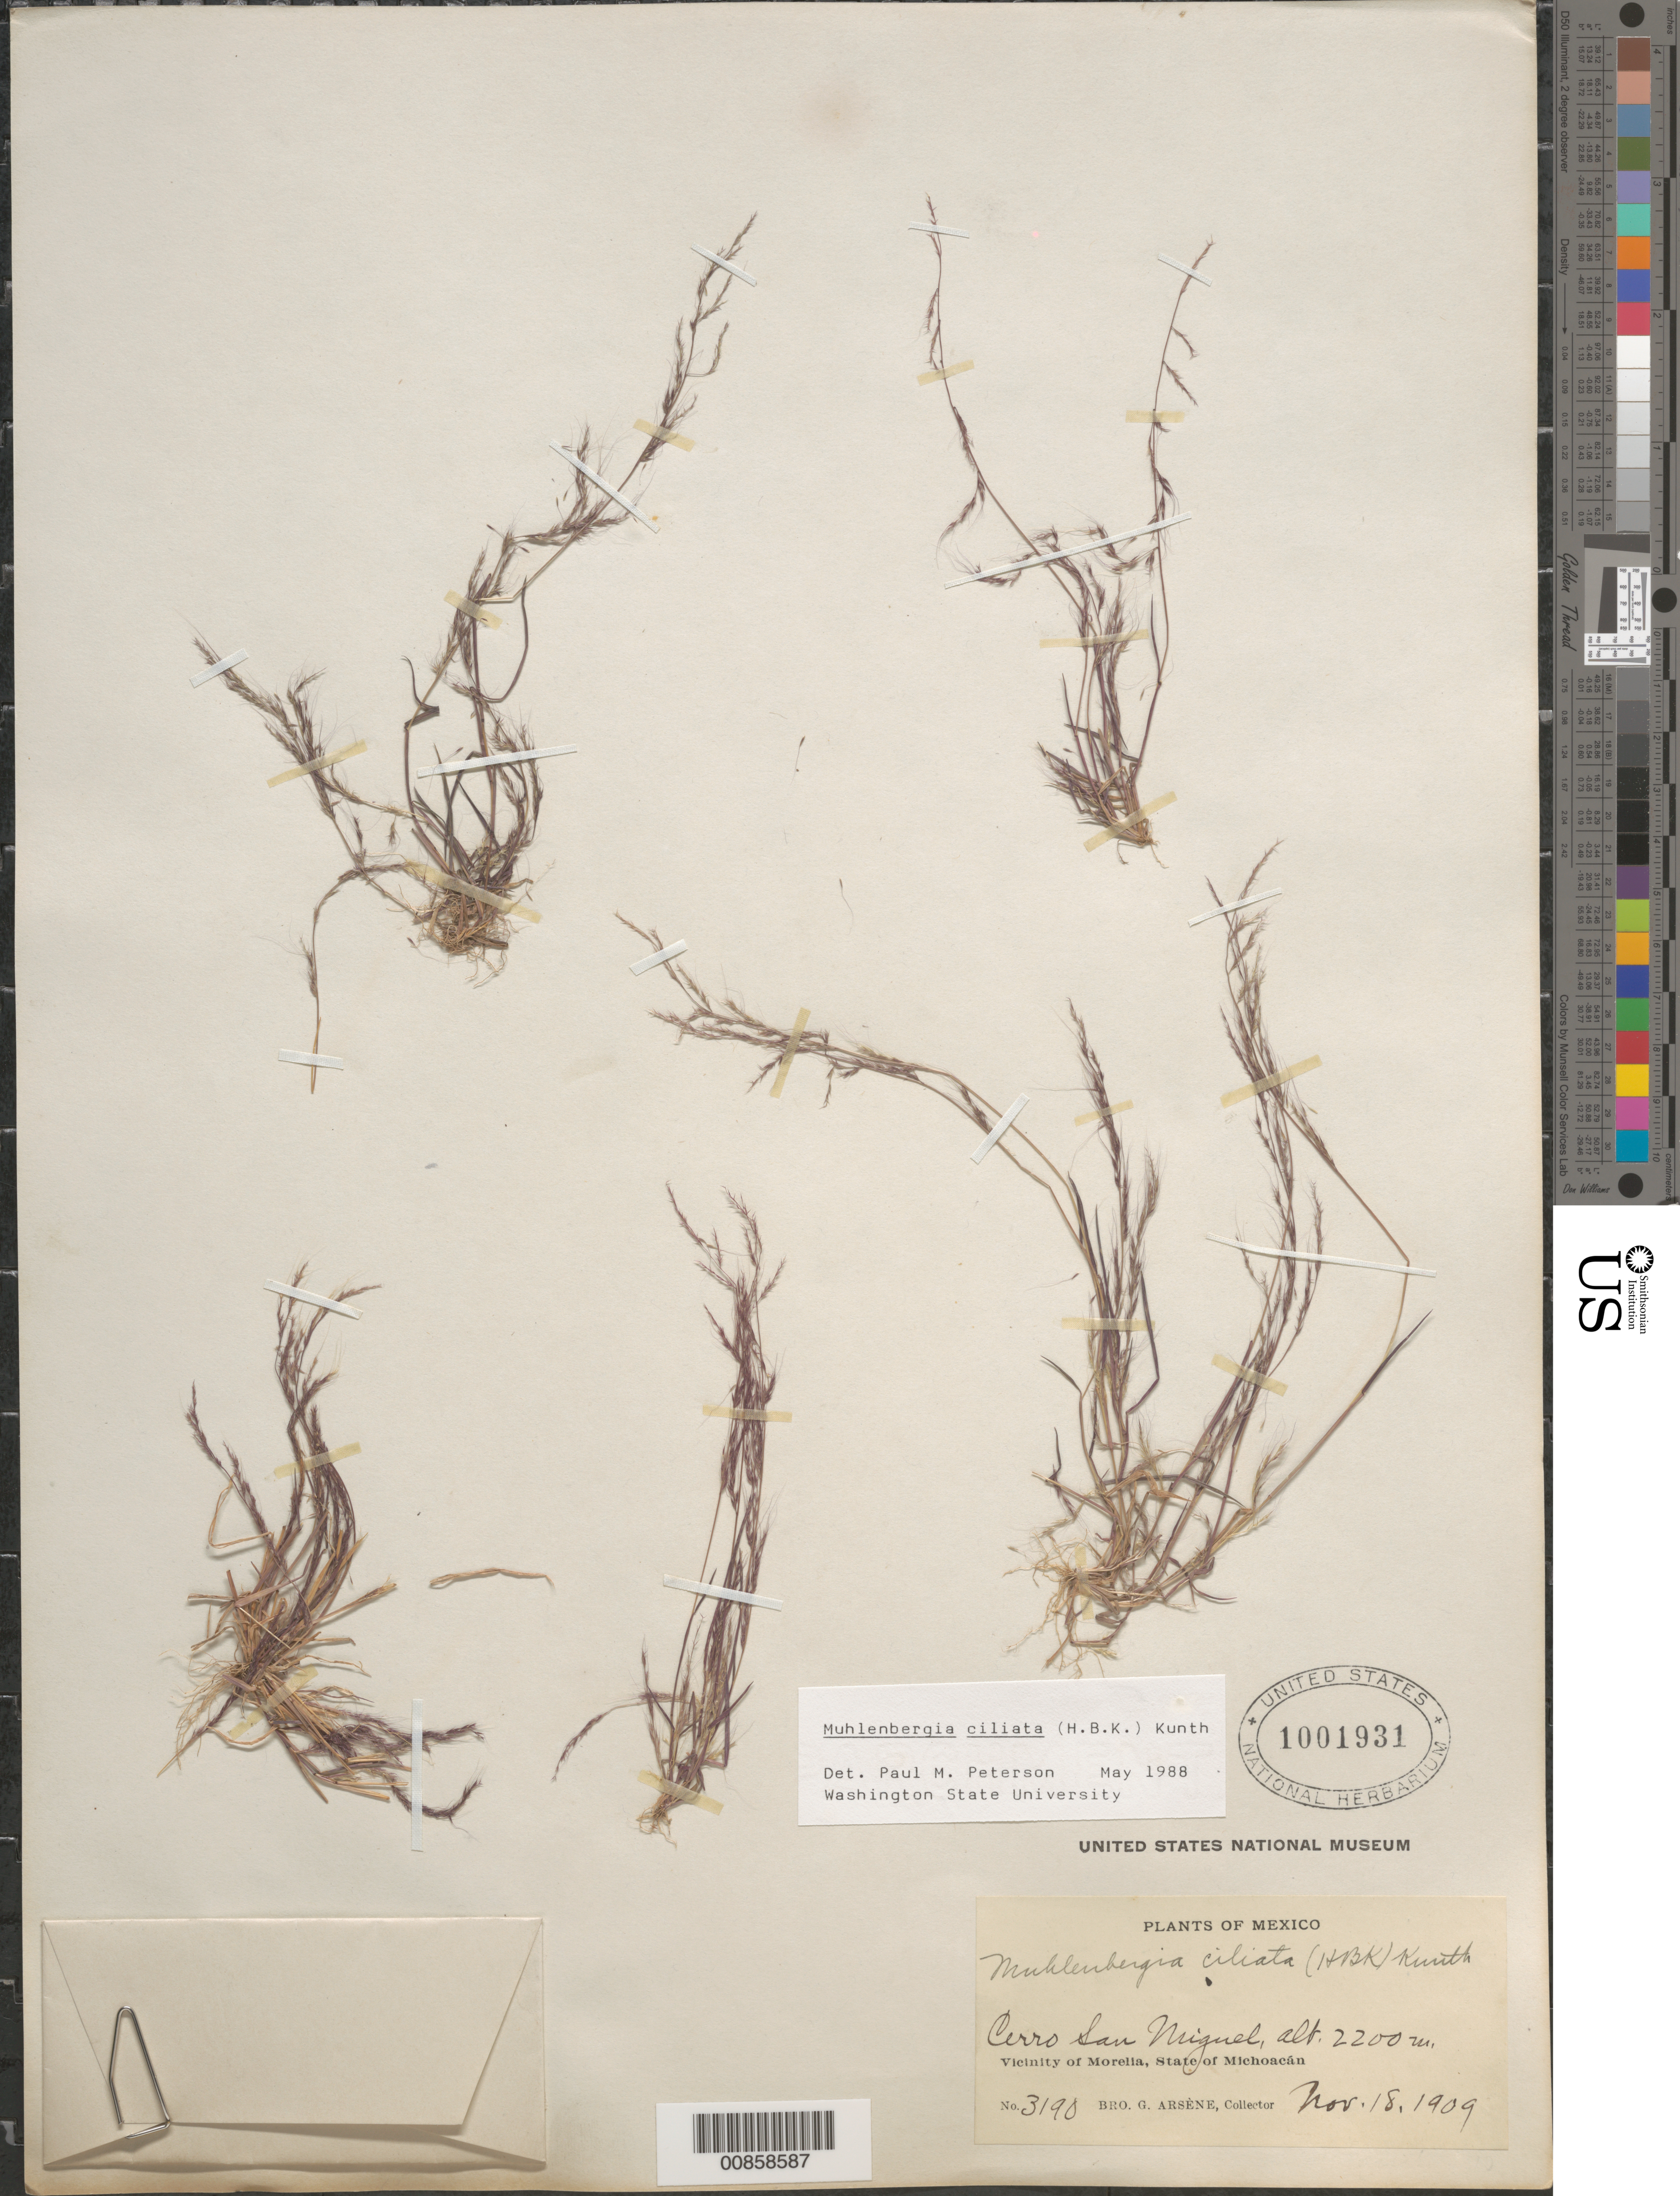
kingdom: Plantae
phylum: Tracheophyta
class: Liliopsida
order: Poales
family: Poaceae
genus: Muhlenbergia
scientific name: Muhlenbergia ciliata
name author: (Kunth) Trin.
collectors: Bro. G. Arsène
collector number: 3190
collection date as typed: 18 Nov 1909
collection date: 1909-11-18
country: Mexico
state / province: Michoacán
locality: Cerro San Miguel, vicinity of Morelia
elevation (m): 2200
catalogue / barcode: US 1001931